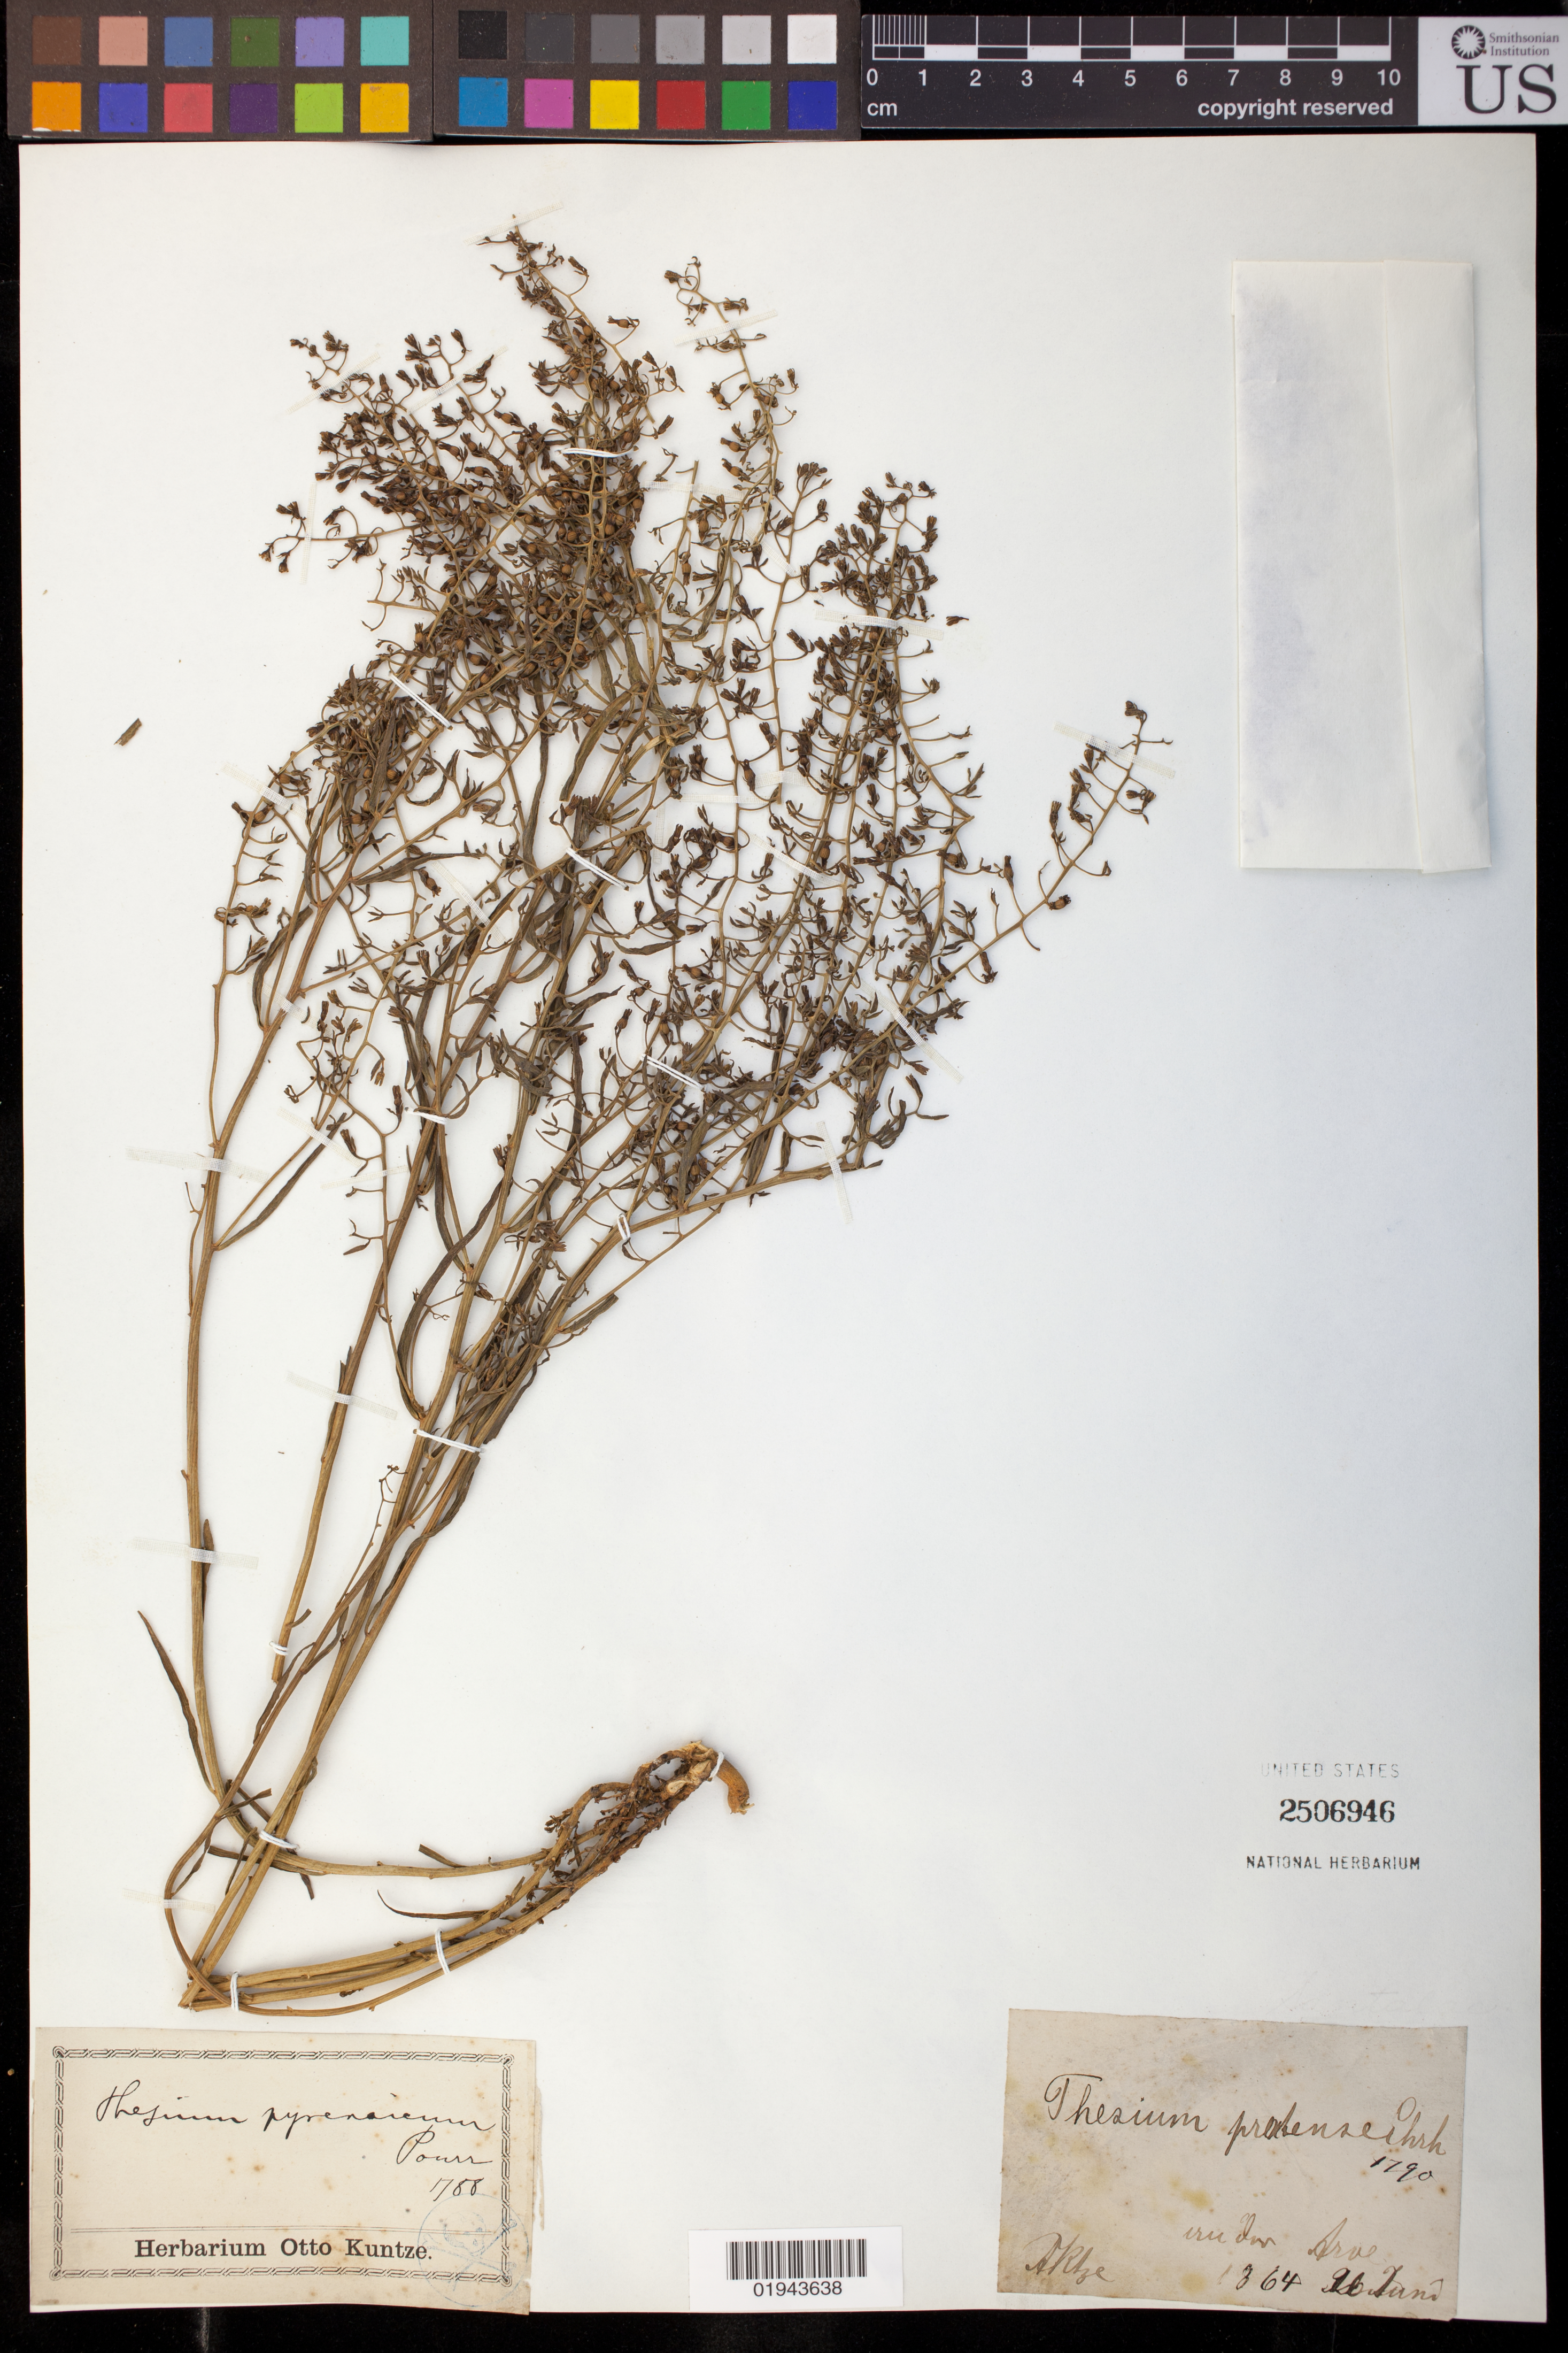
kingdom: Plantae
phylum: Tracheophyta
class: Magnoliopsida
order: Santalales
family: Thesiaceae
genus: Thesium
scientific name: Thesium pratense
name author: Ehrh. ex Schrad.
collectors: C.E.O. Kuntze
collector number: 788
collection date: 1864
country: Switzerland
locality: Arve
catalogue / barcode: US 2506946